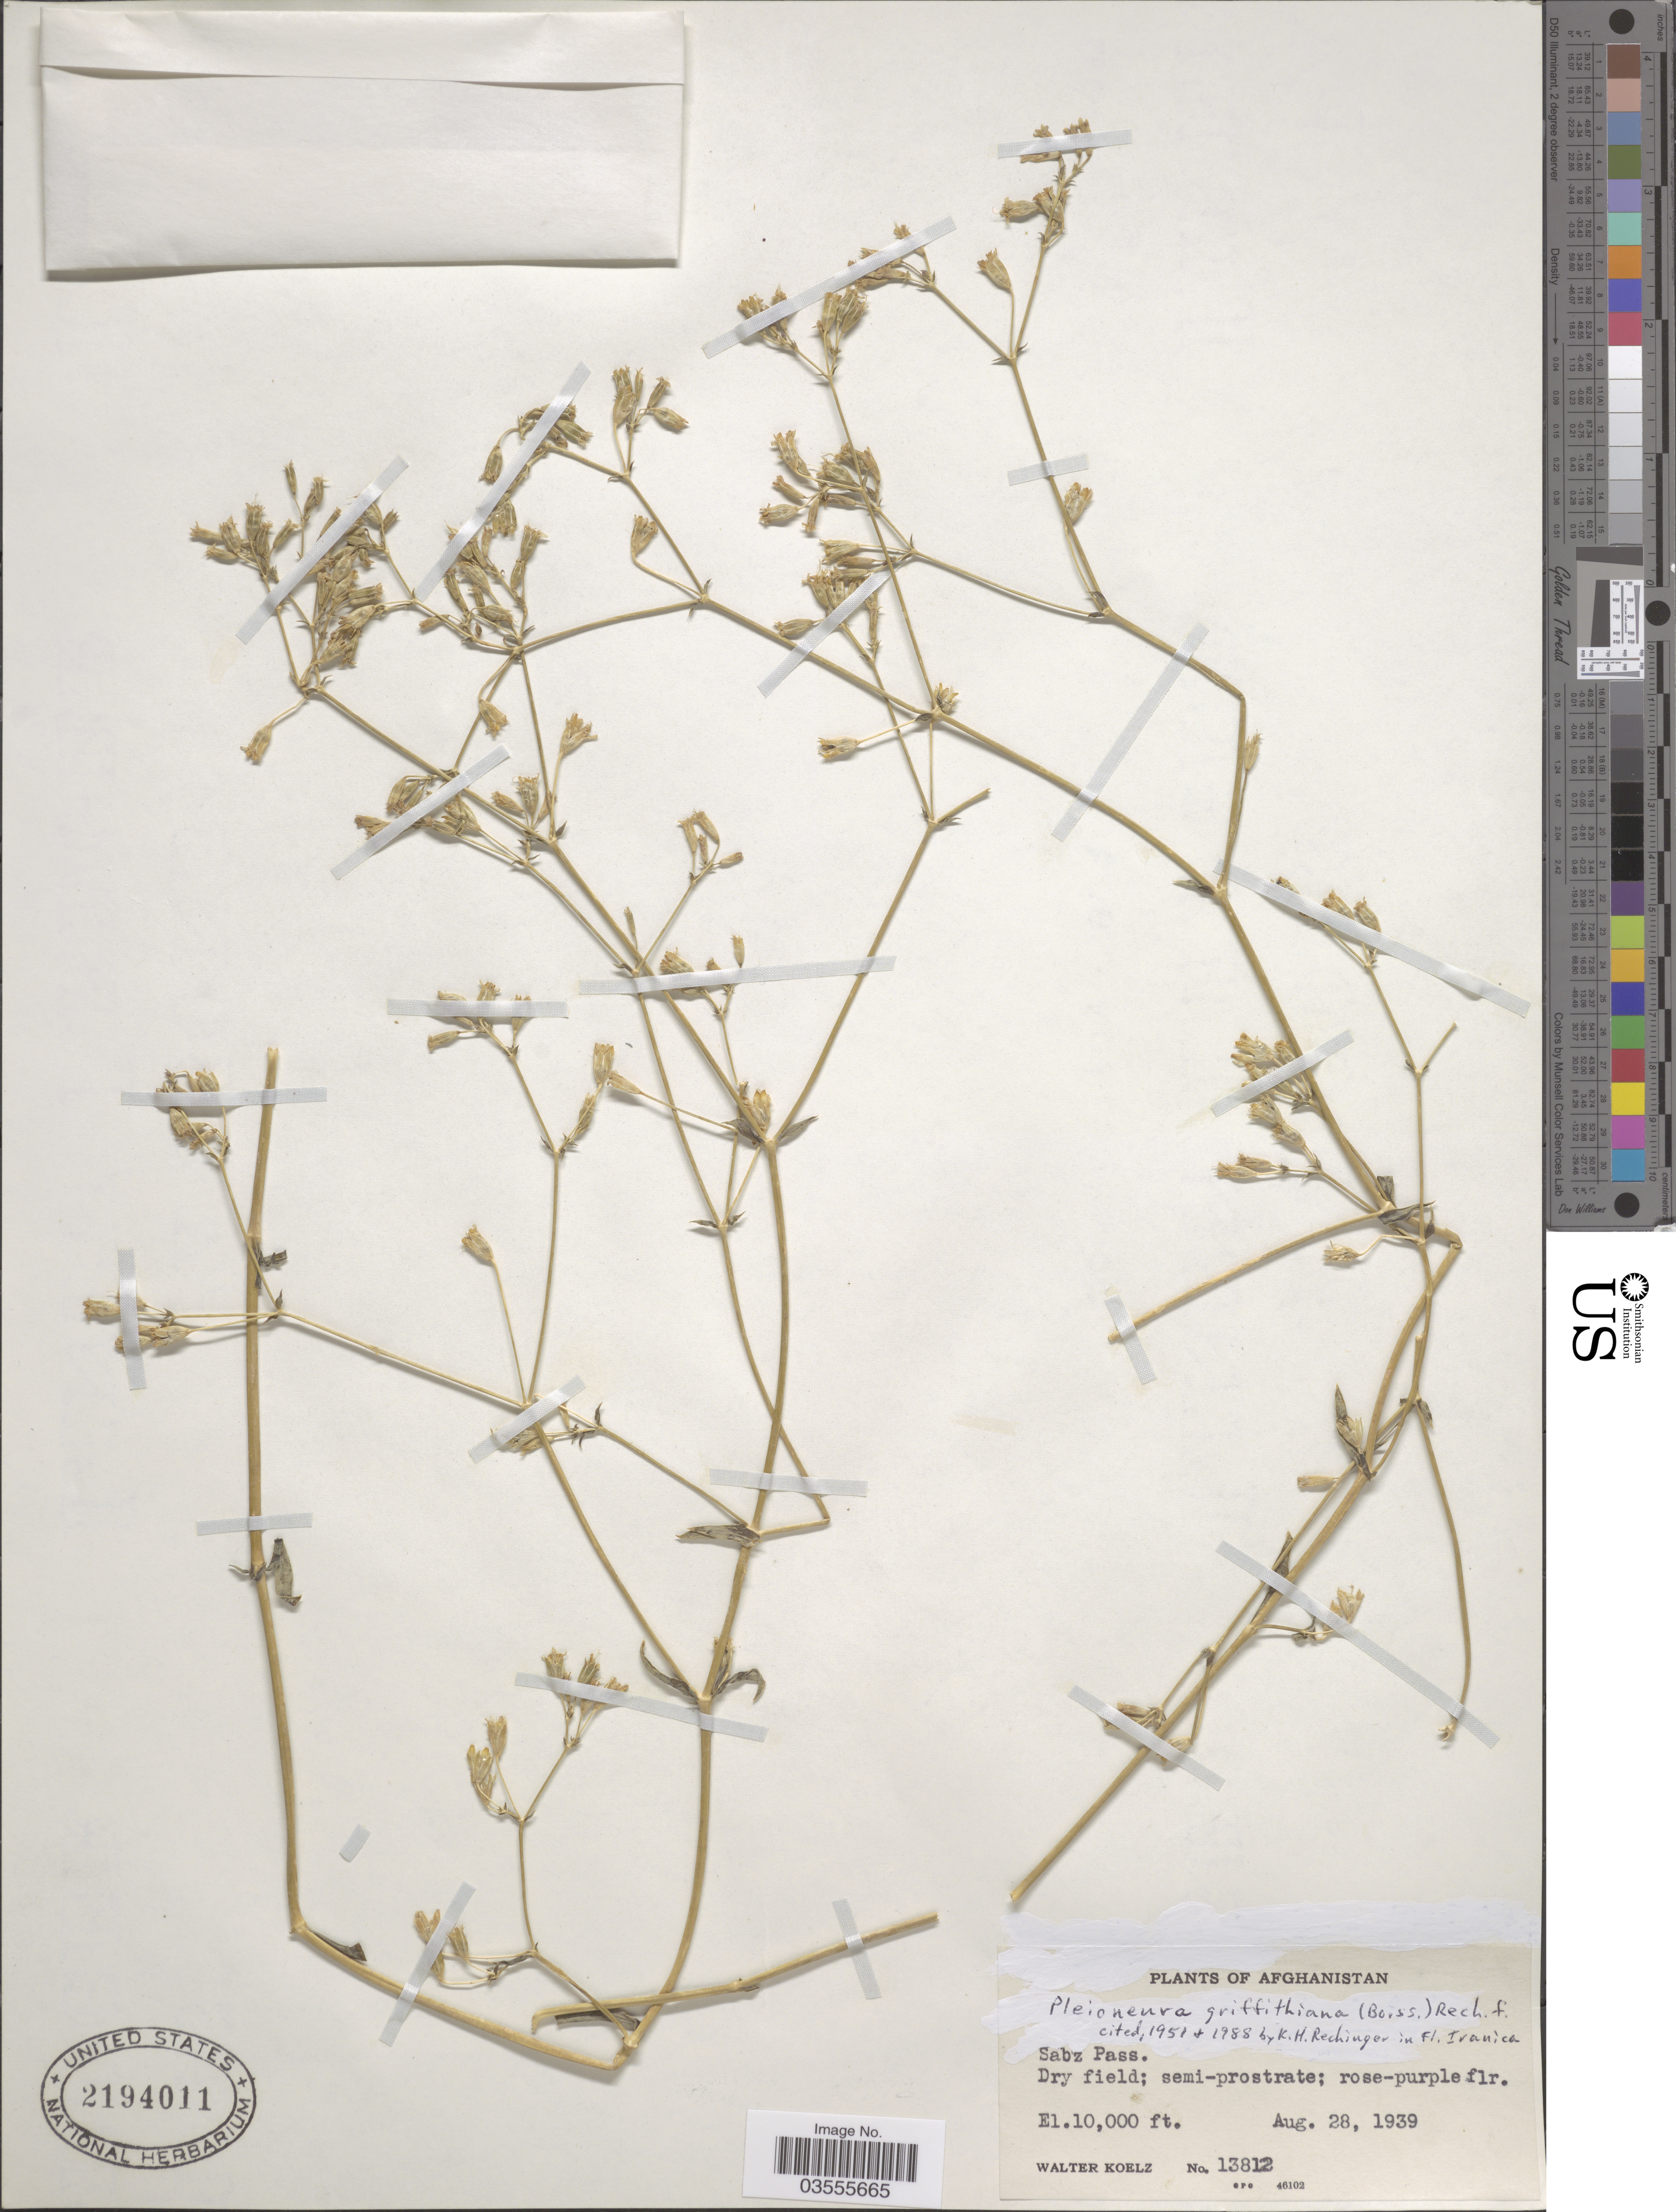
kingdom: Plantae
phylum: Tracheophyta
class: Magnoliopsida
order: Caryophyllales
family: Caryophyllaceae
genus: Saponaria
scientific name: Saponaria griffithiana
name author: Boiss.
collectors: W. N. Koelz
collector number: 13812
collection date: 1939-08-28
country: Afghanistan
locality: Sabz Pass.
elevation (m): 3048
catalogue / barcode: US 2194011